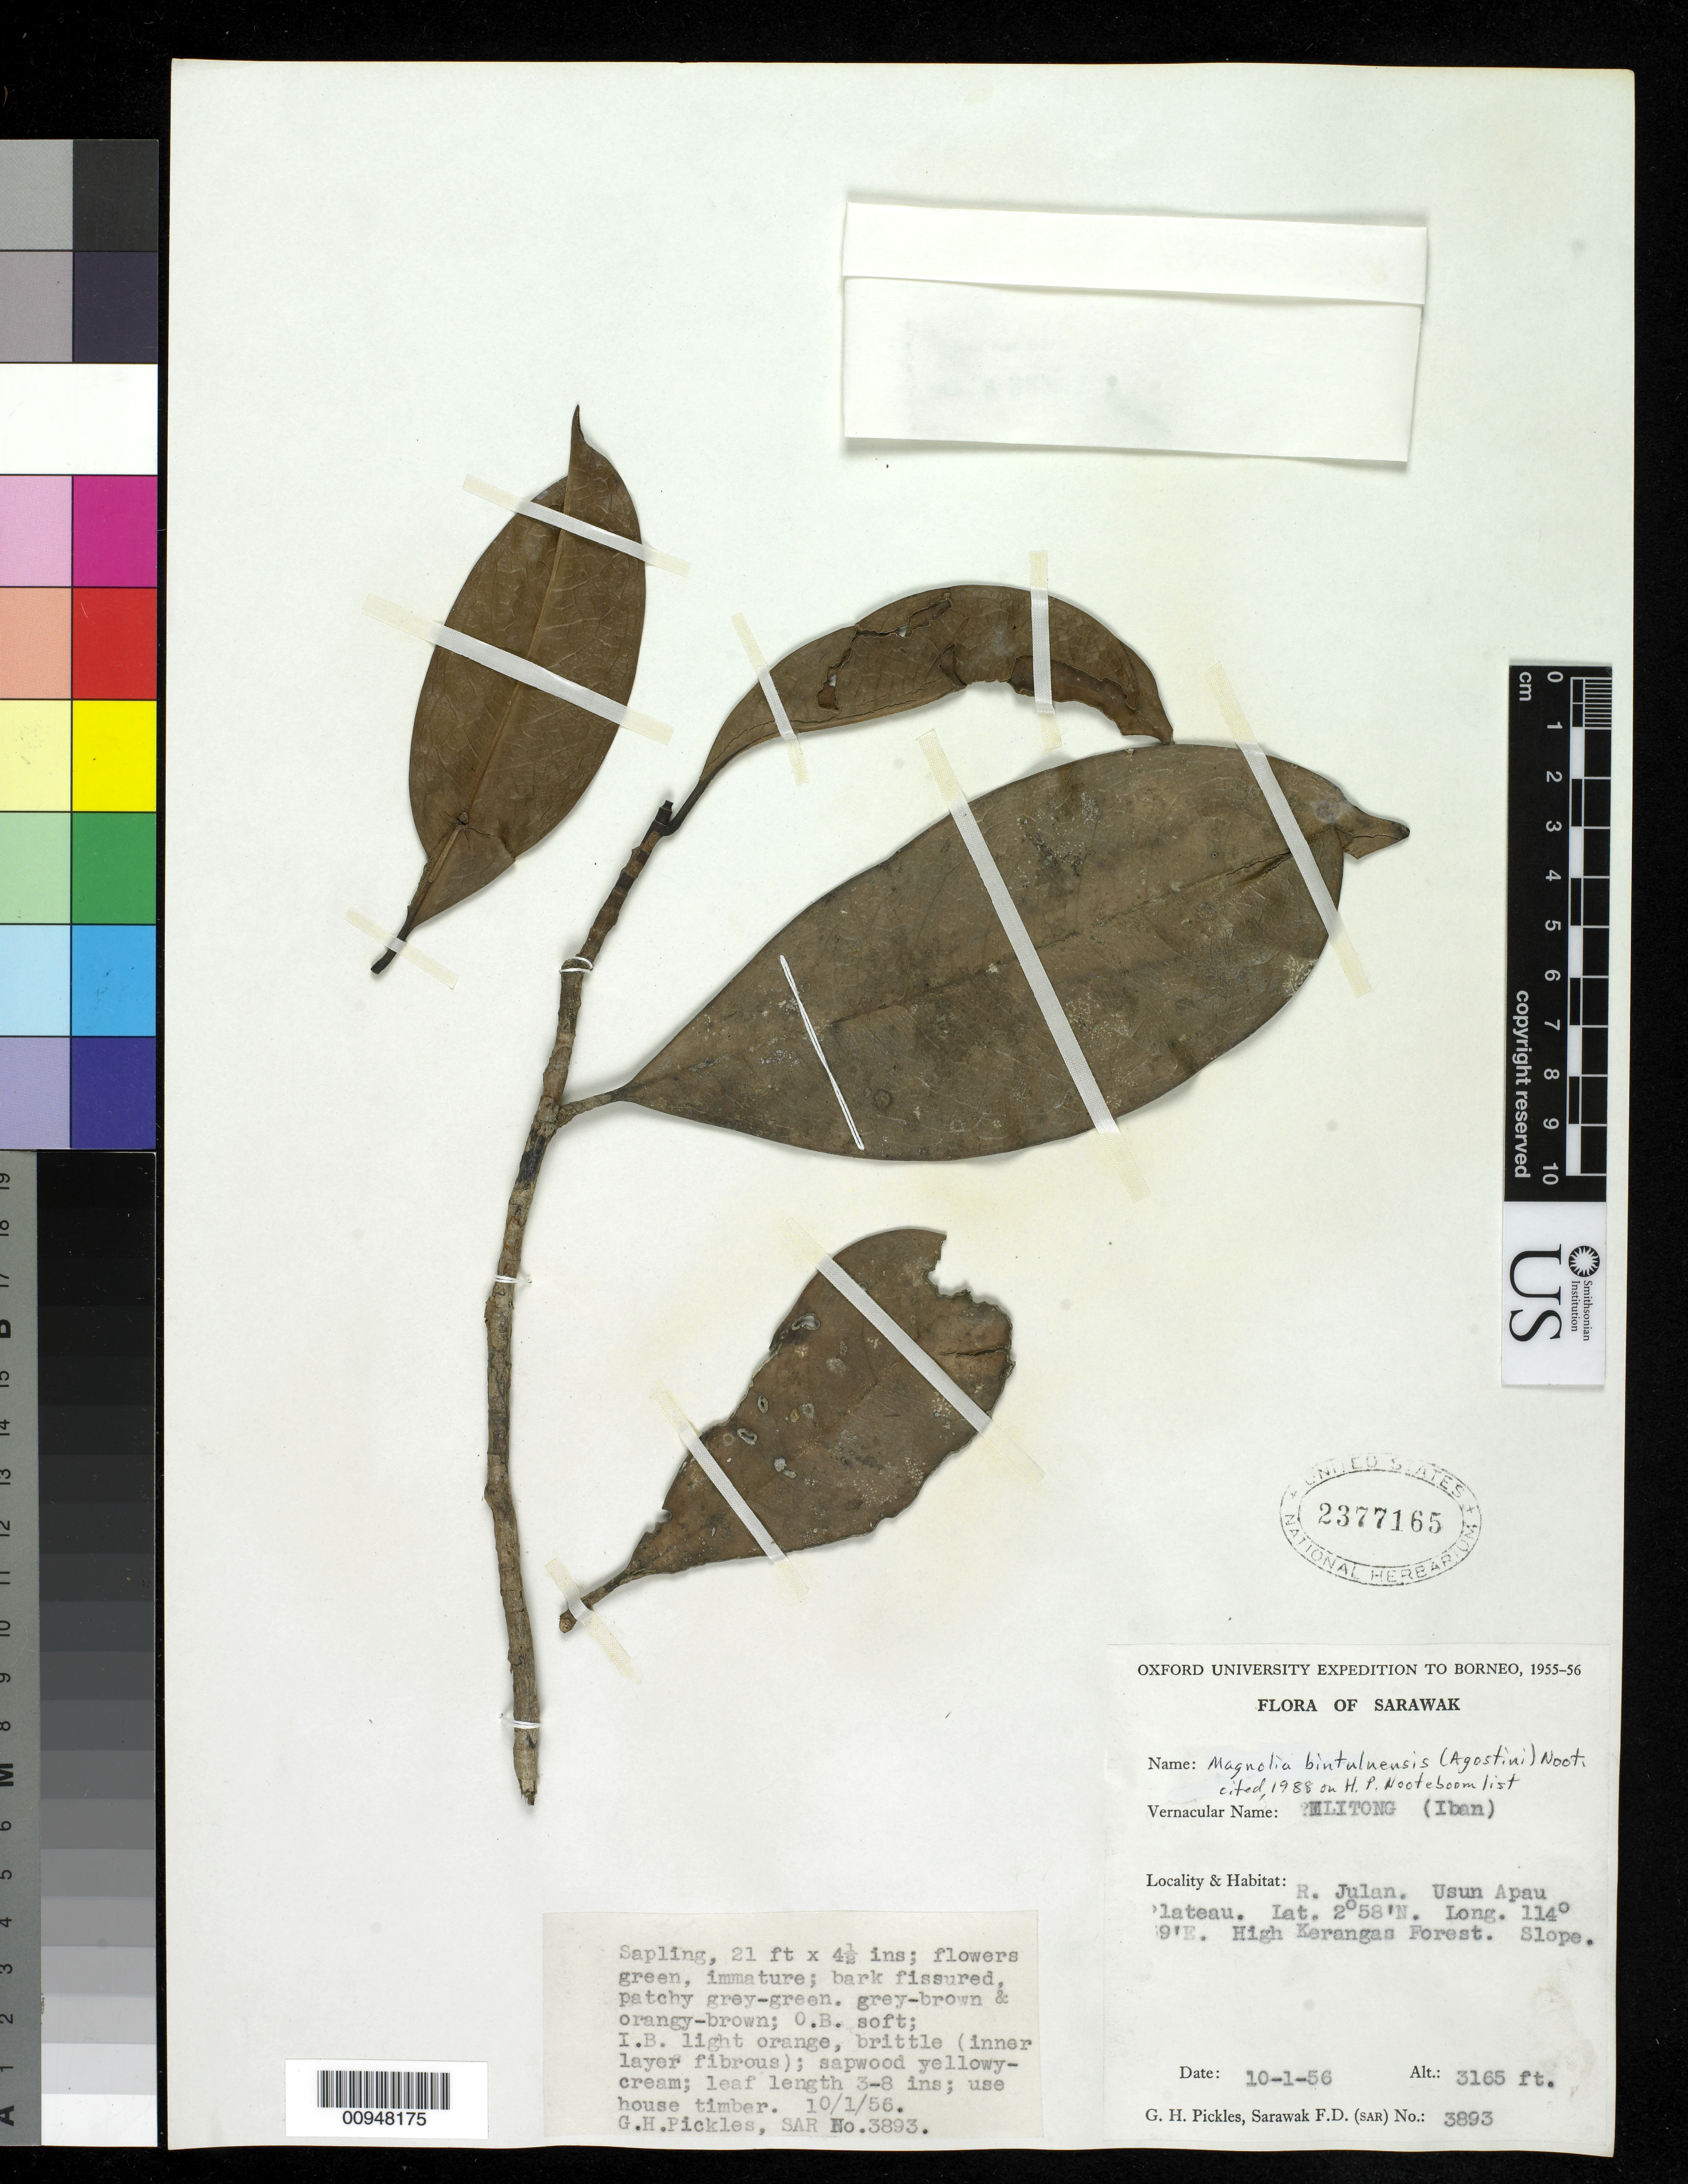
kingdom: Plantae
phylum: Tracheophyta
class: Magnoliopsida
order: Magnoliales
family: Magnoliaceae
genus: Magnolia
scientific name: Magnolia bintuluensis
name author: (G. Agostini) Noot.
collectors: G. Pickles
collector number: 3893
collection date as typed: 10 Jan 1956 to 01 Oct 1956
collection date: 1956-01-10/1956-10-01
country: Malaysia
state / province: Sarawak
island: Borneo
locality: River Julan, Usun Apau Plateau.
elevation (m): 965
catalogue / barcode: US 2377165